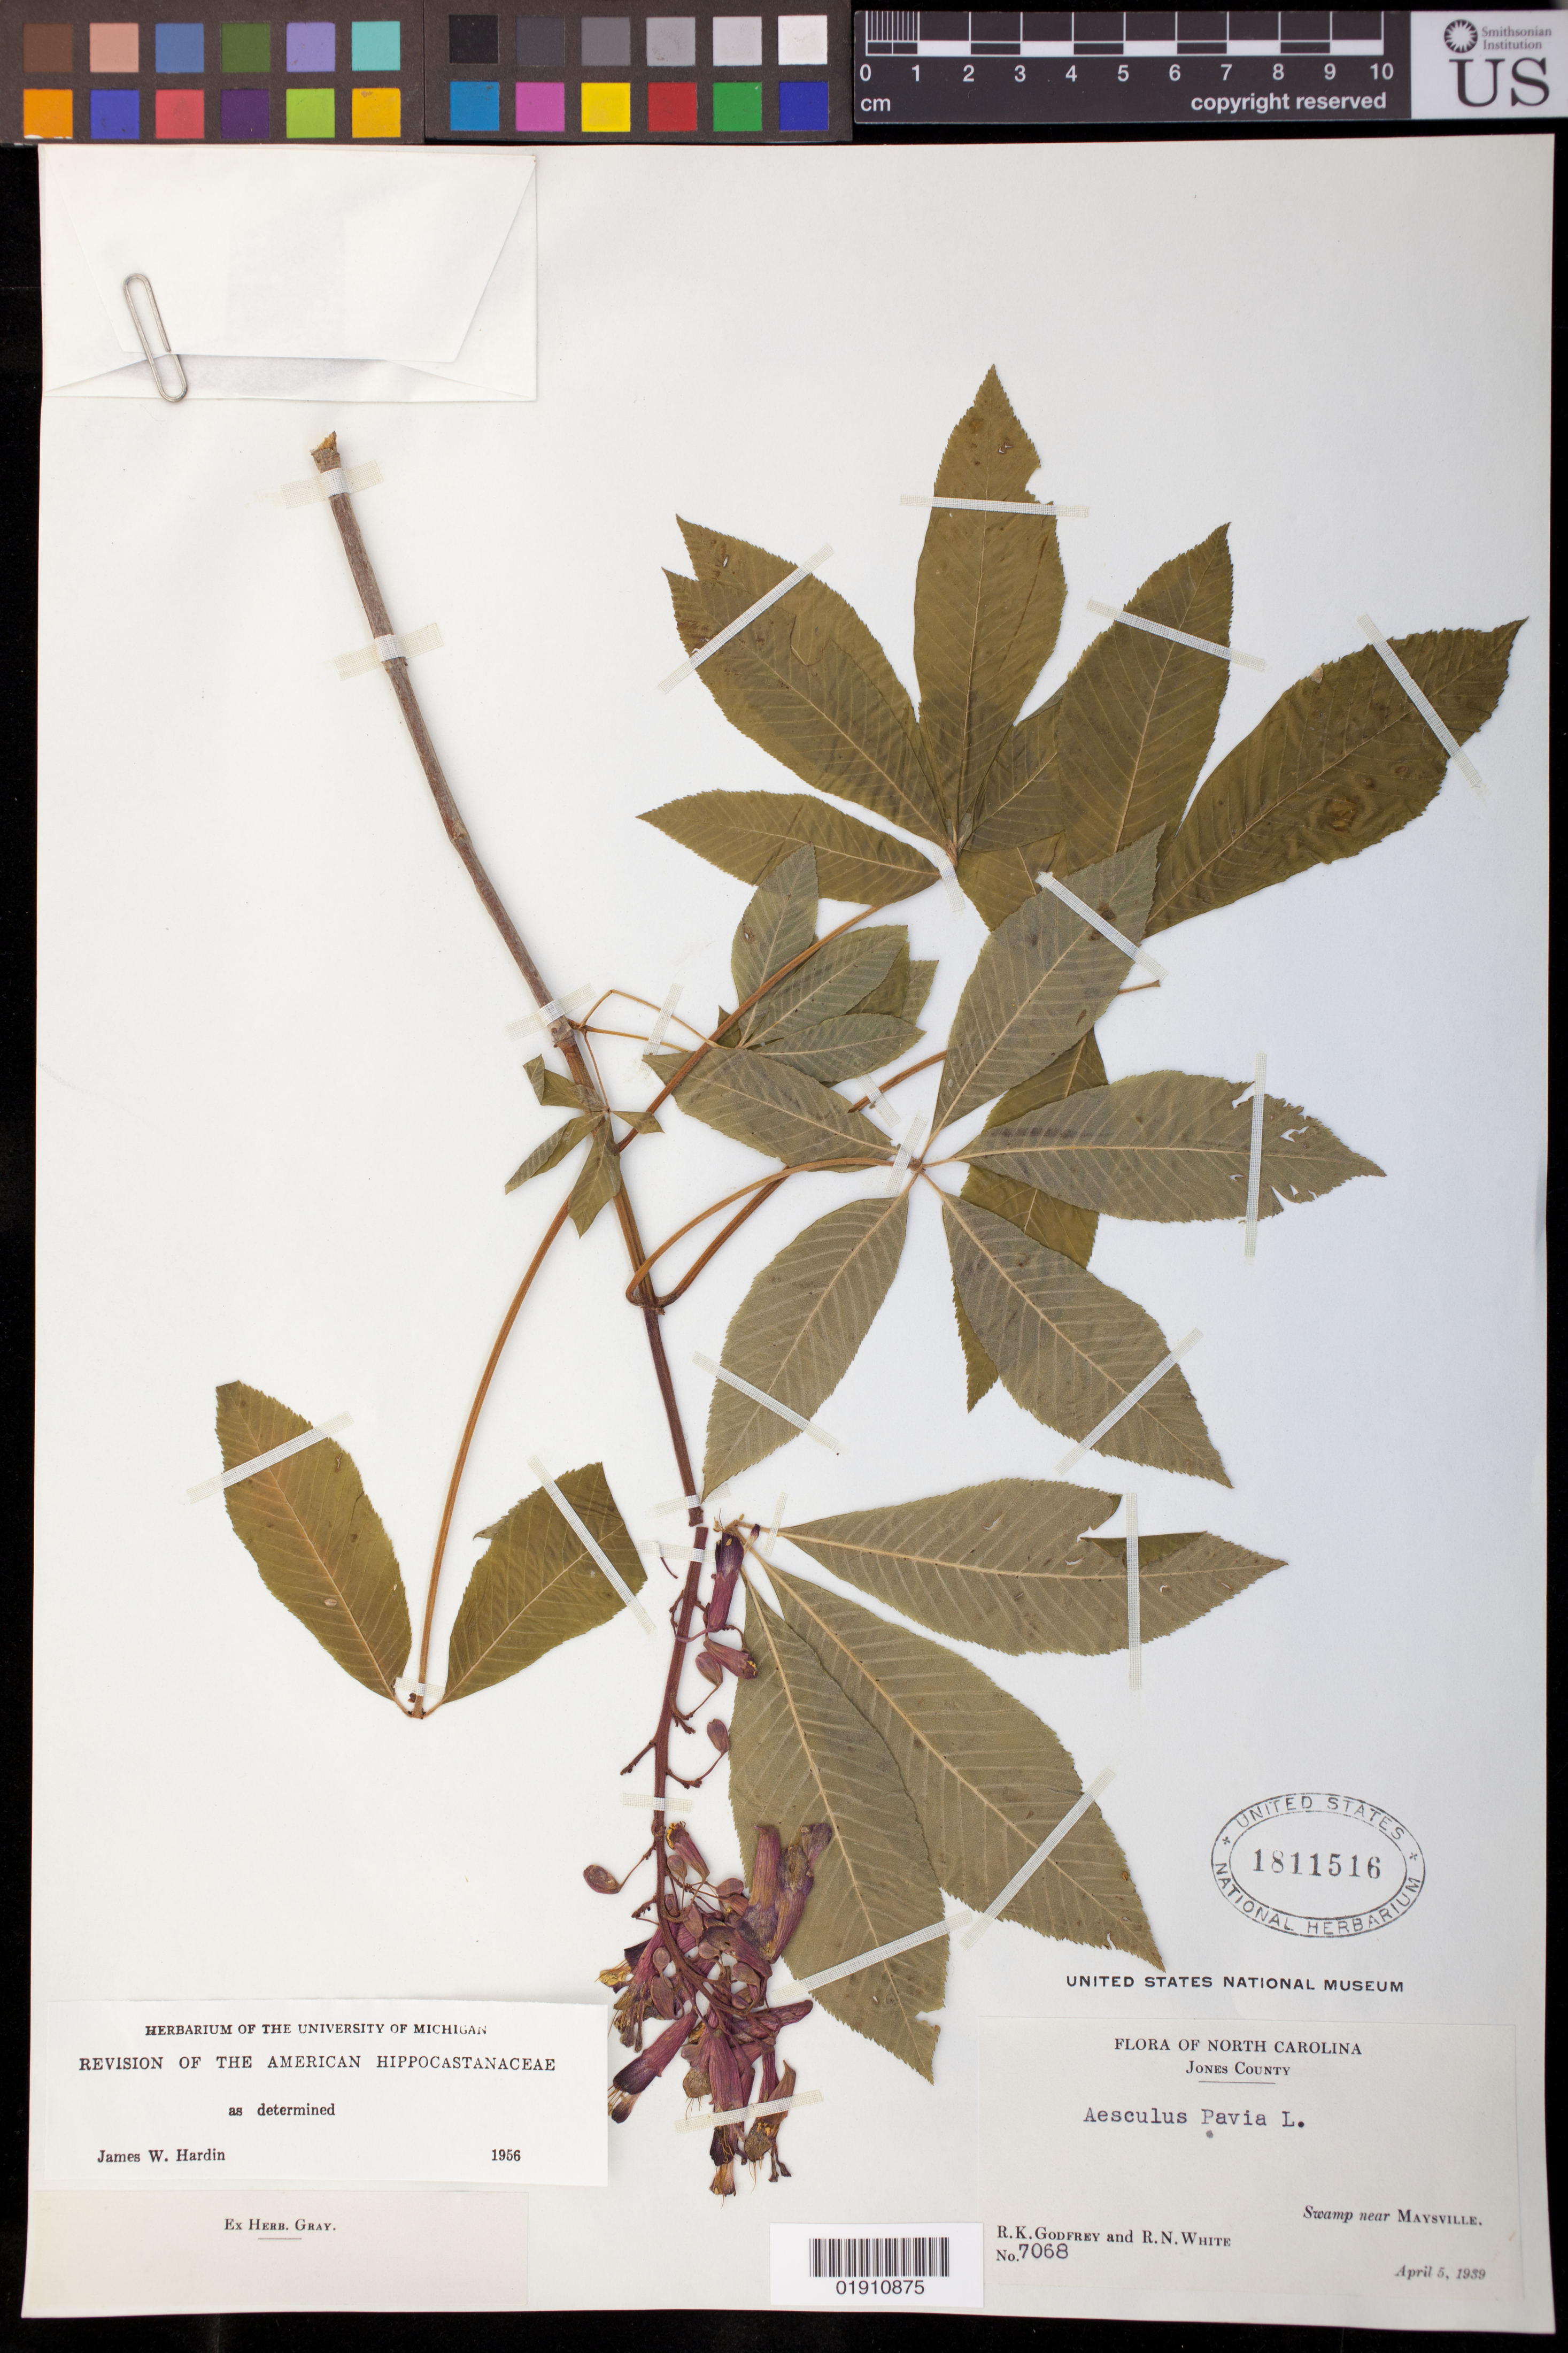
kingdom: Plantae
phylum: Tracheophyta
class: Magnoliopsida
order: Sapindales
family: Sapindaceae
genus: Aesculus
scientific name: Aesculus pavia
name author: L.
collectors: R. K. Godfrey & R. N. White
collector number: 7068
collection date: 1939-04-05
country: United States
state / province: North Carolina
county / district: Jones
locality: near Maysville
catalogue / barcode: US 1811516